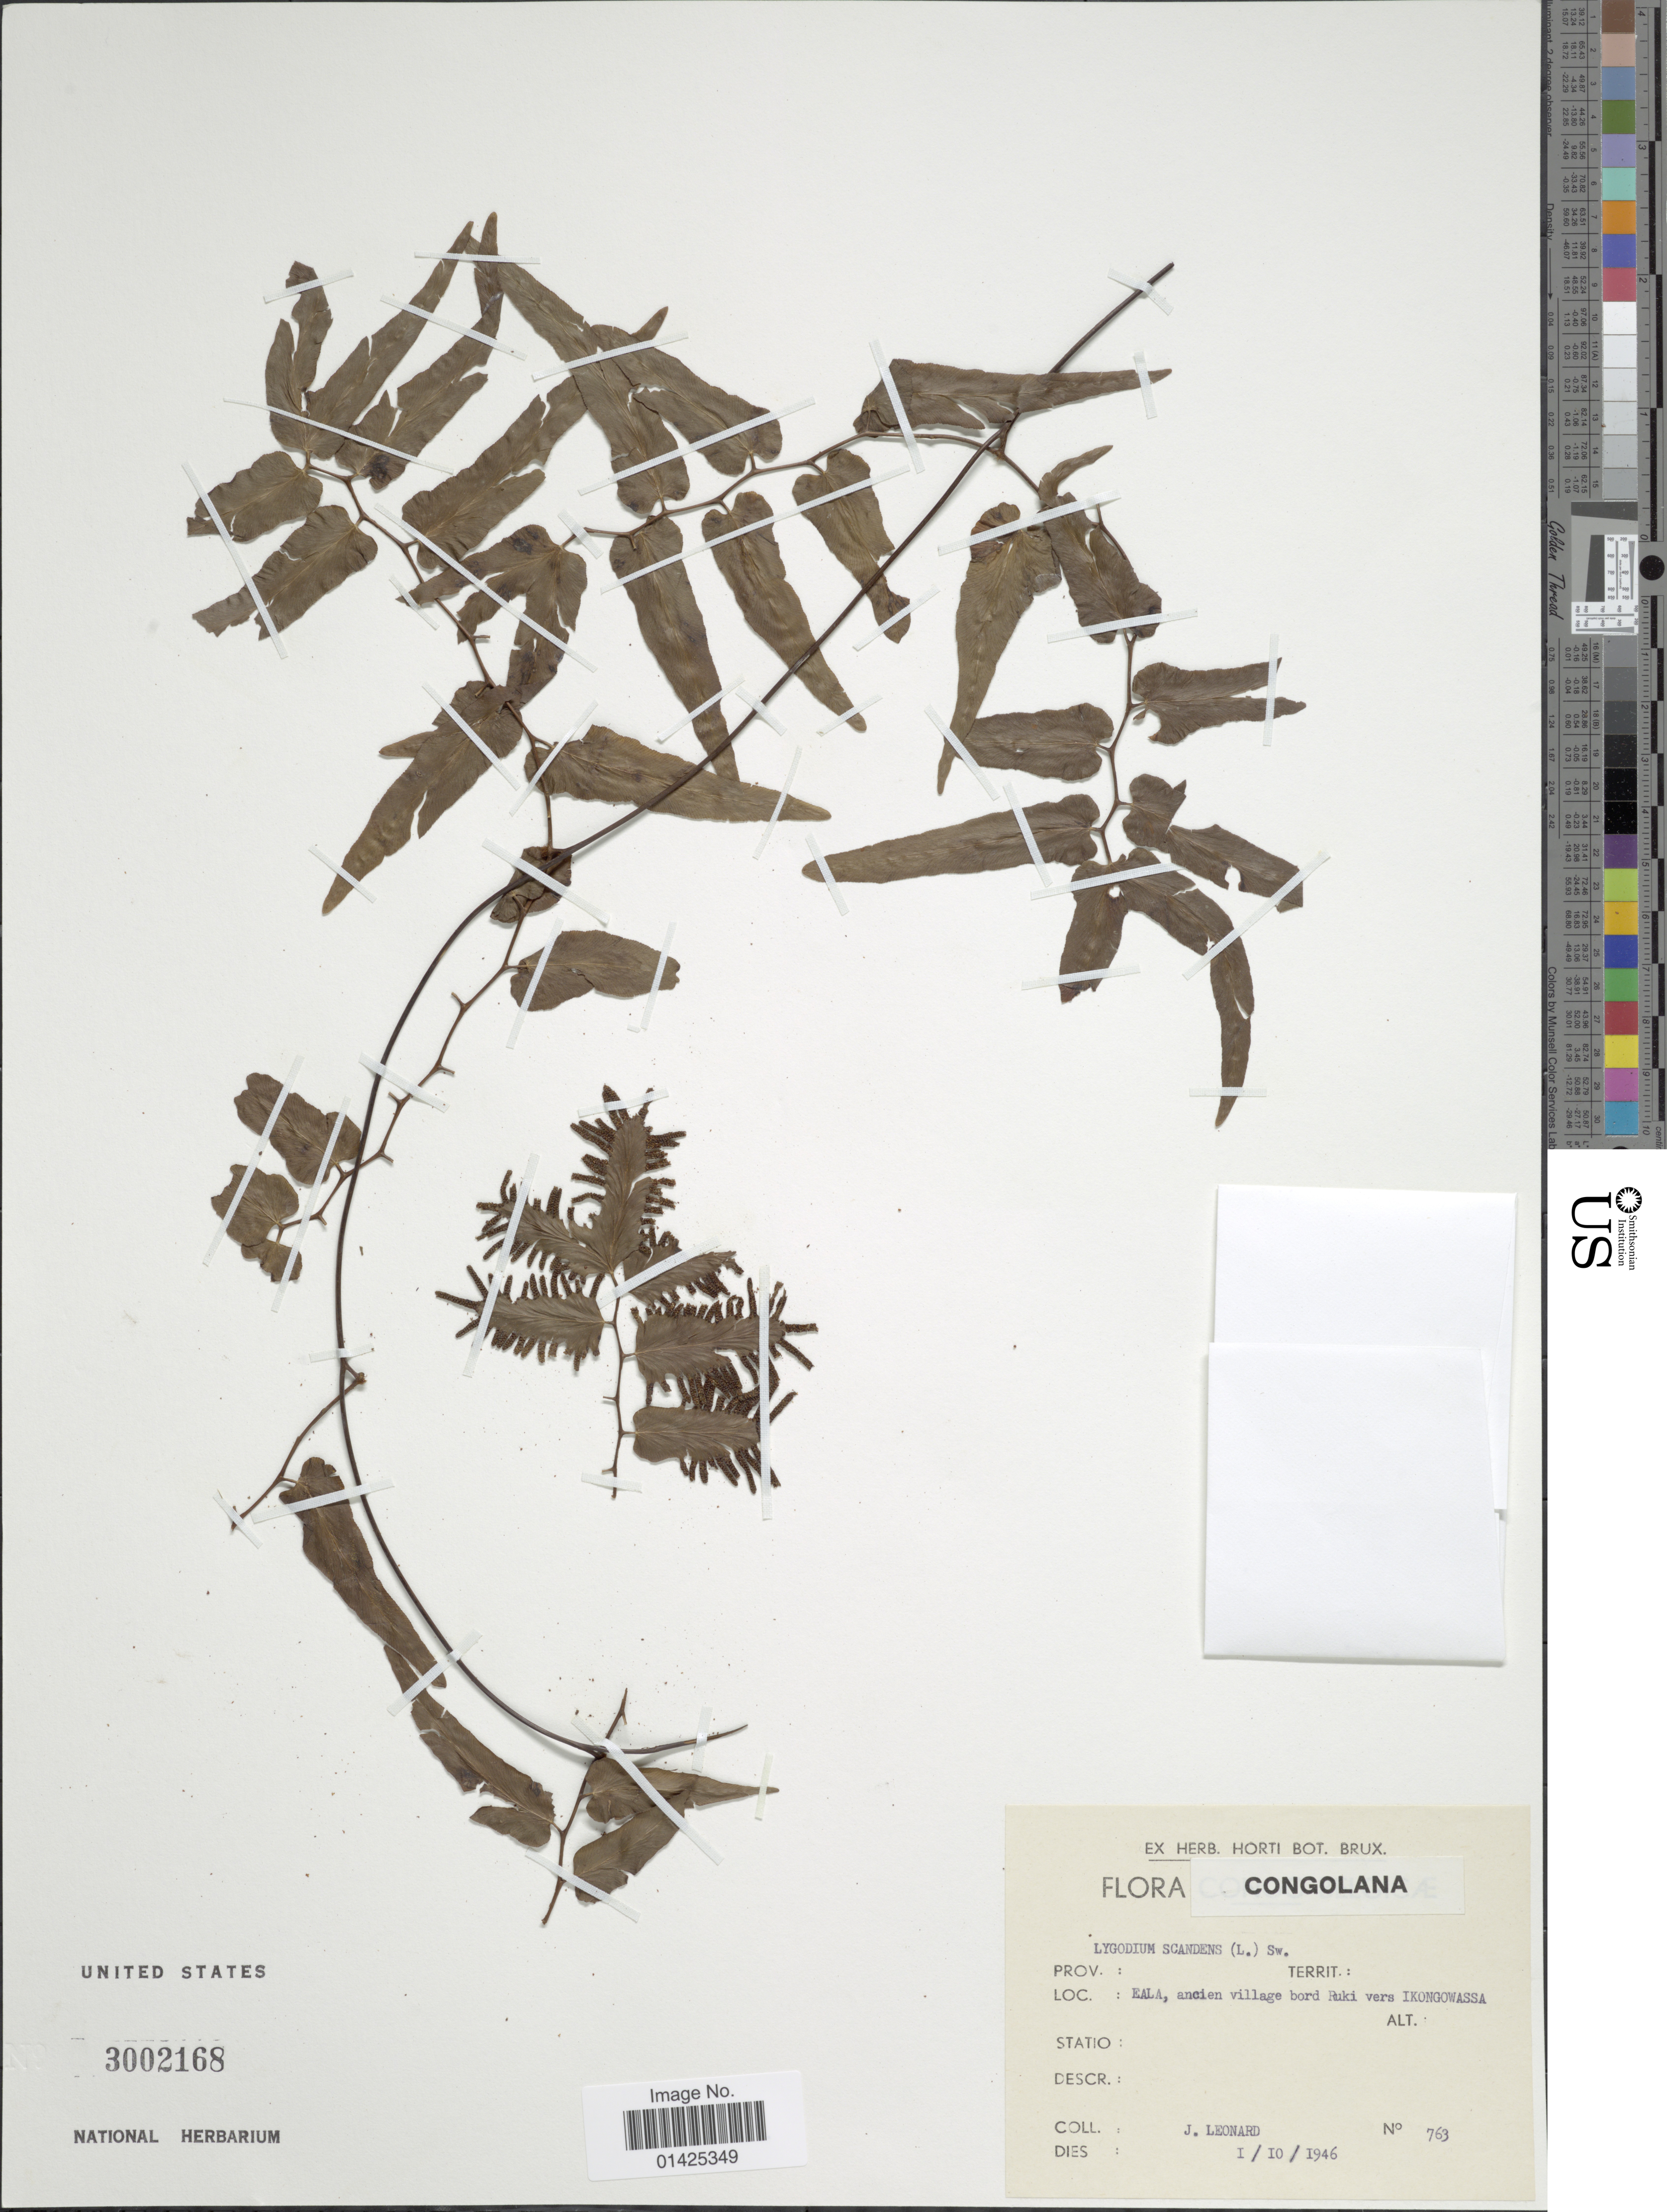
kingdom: Plantae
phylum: Tracheophyta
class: Polypodiopsida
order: Schizaeales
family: Lygodiaceae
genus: Lygodium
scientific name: Lygodium microphyllum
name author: (Cav.) R. Br.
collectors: J. Leonard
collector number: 763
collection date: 1946-10-01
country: Congo, Democratic Republic of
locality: Flora Congolana, Loc.: Eala, ancien vilage bord Ruki vers Ikongowasa.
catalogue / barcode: US 3002168